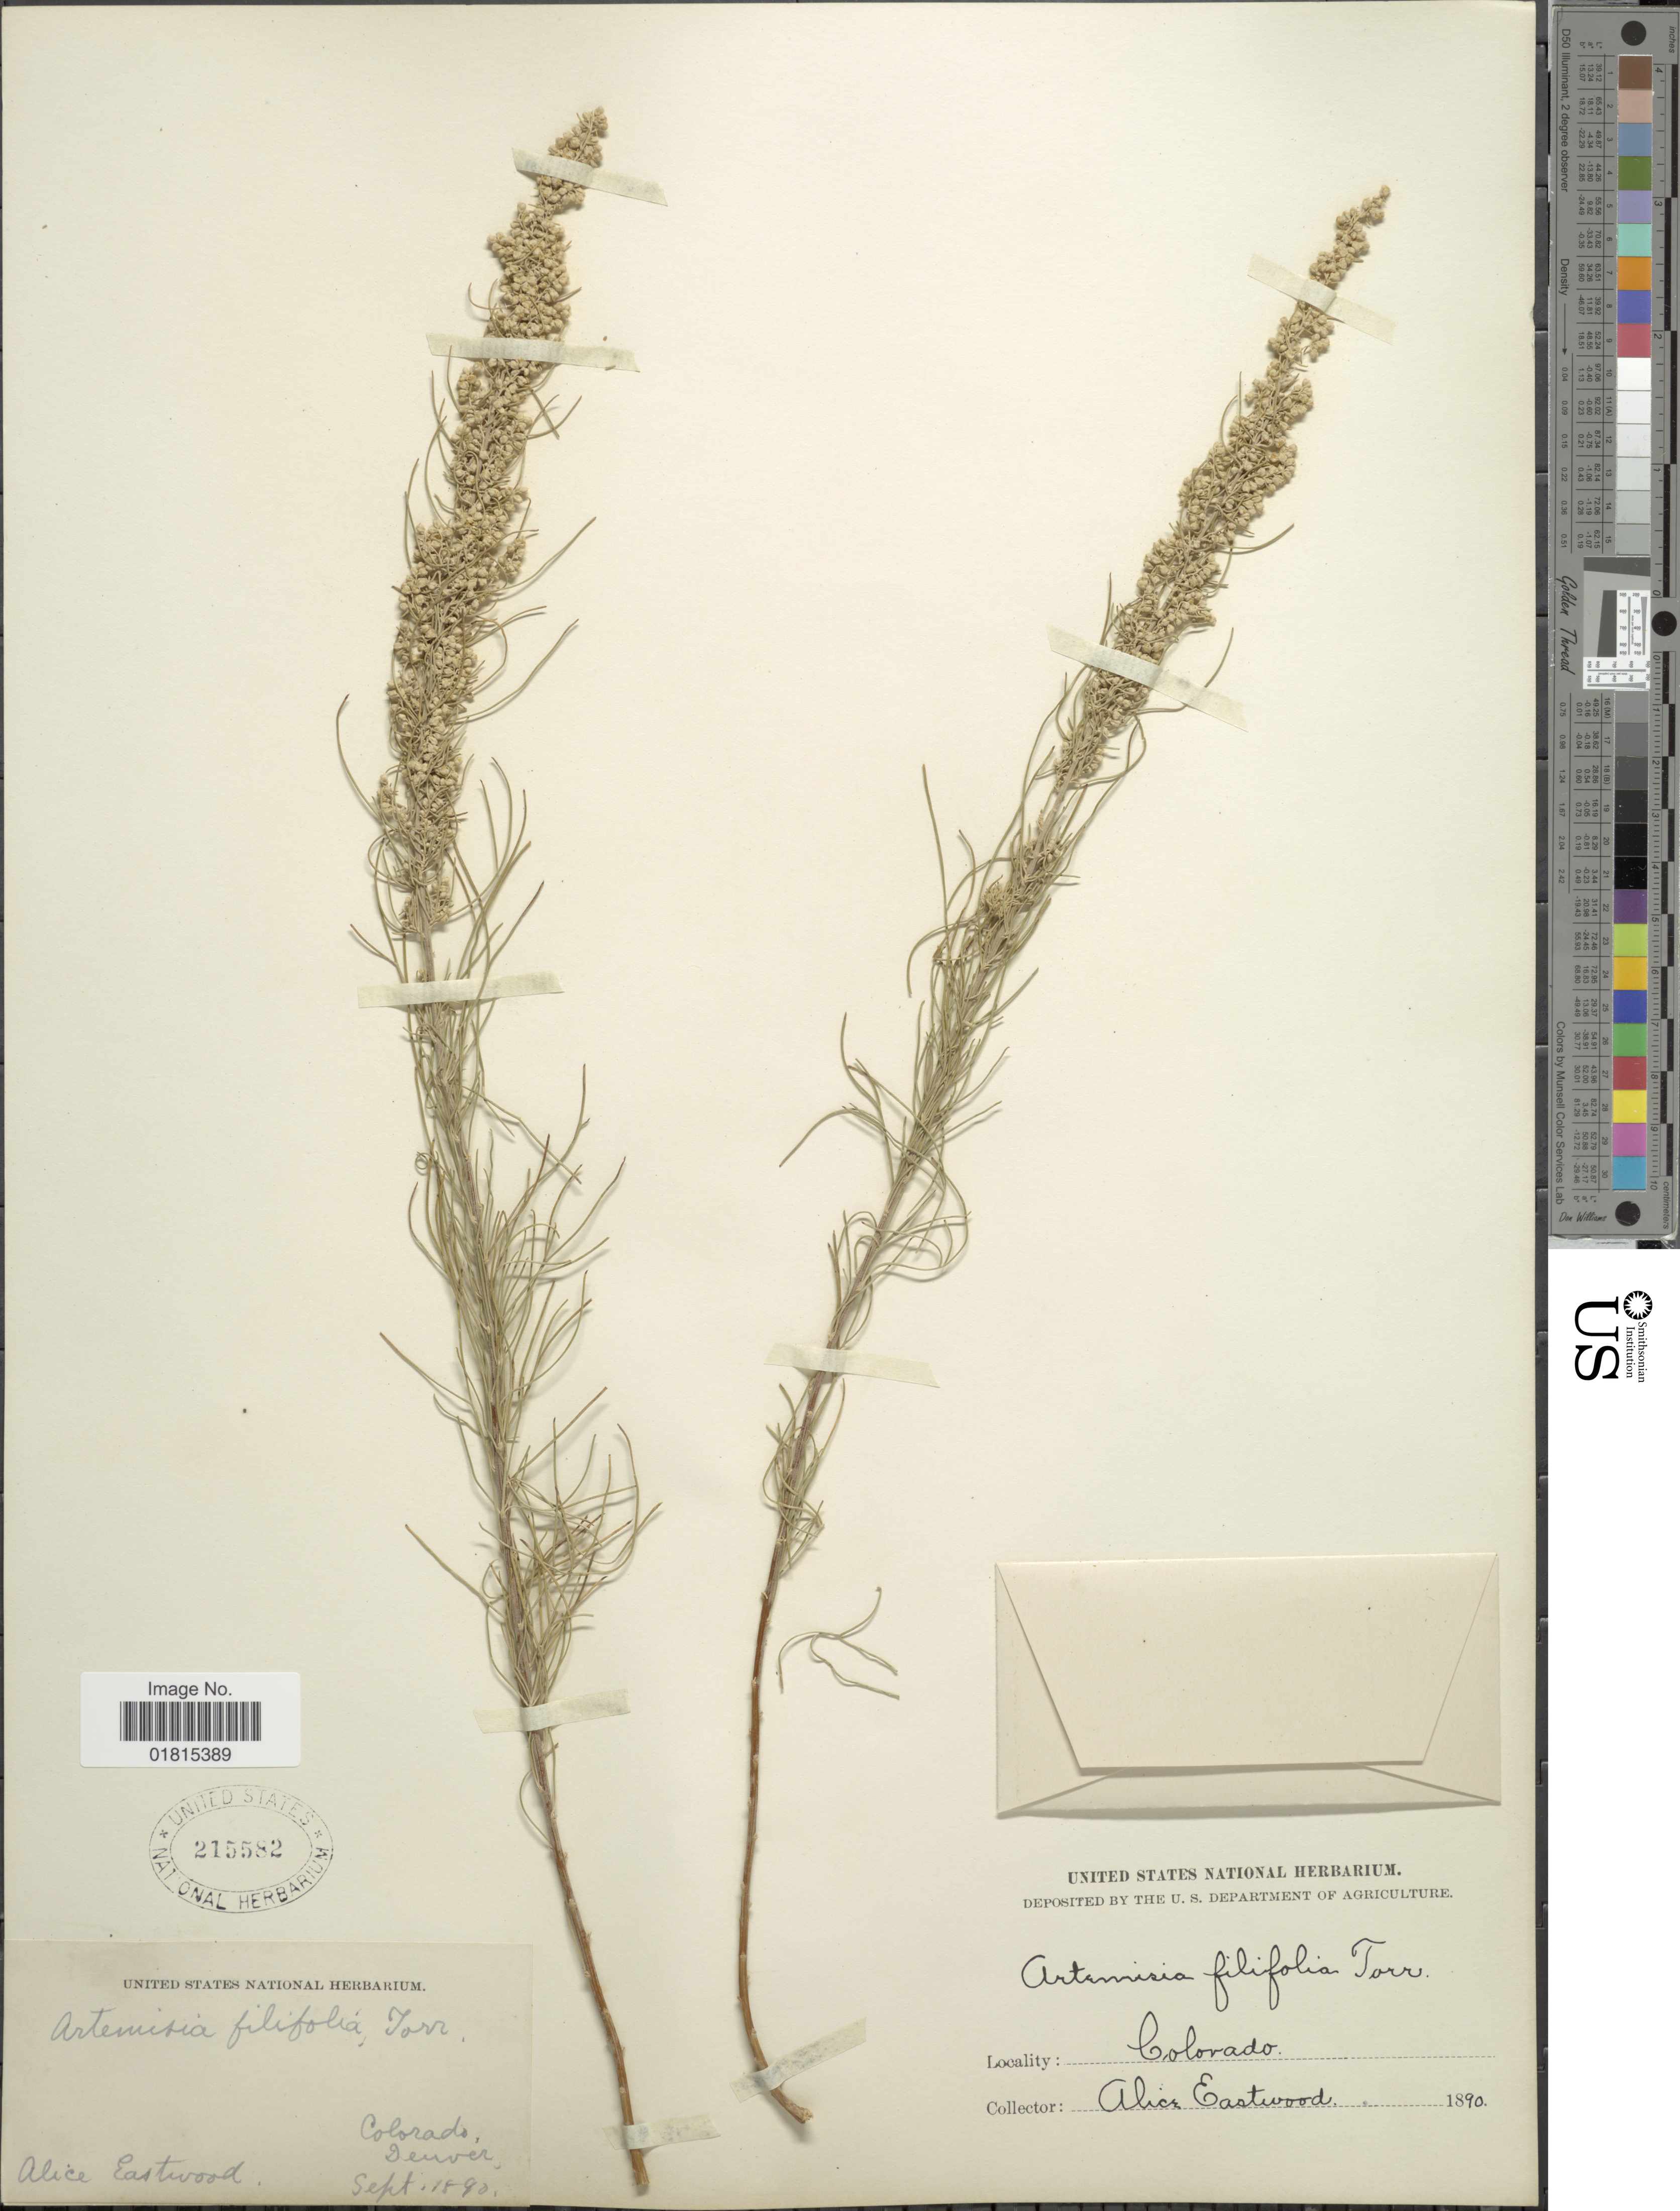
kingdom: Plantae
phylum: Tracheophyta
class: Magnoliopsida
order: Asterales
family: Asteraceae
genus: Artemisia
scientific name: Artemisia filifolia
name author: Torr.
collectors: A. Eastwood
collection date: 1890-09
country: United States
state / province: Colorado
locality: Colorado, Denver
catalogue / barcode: US 215582